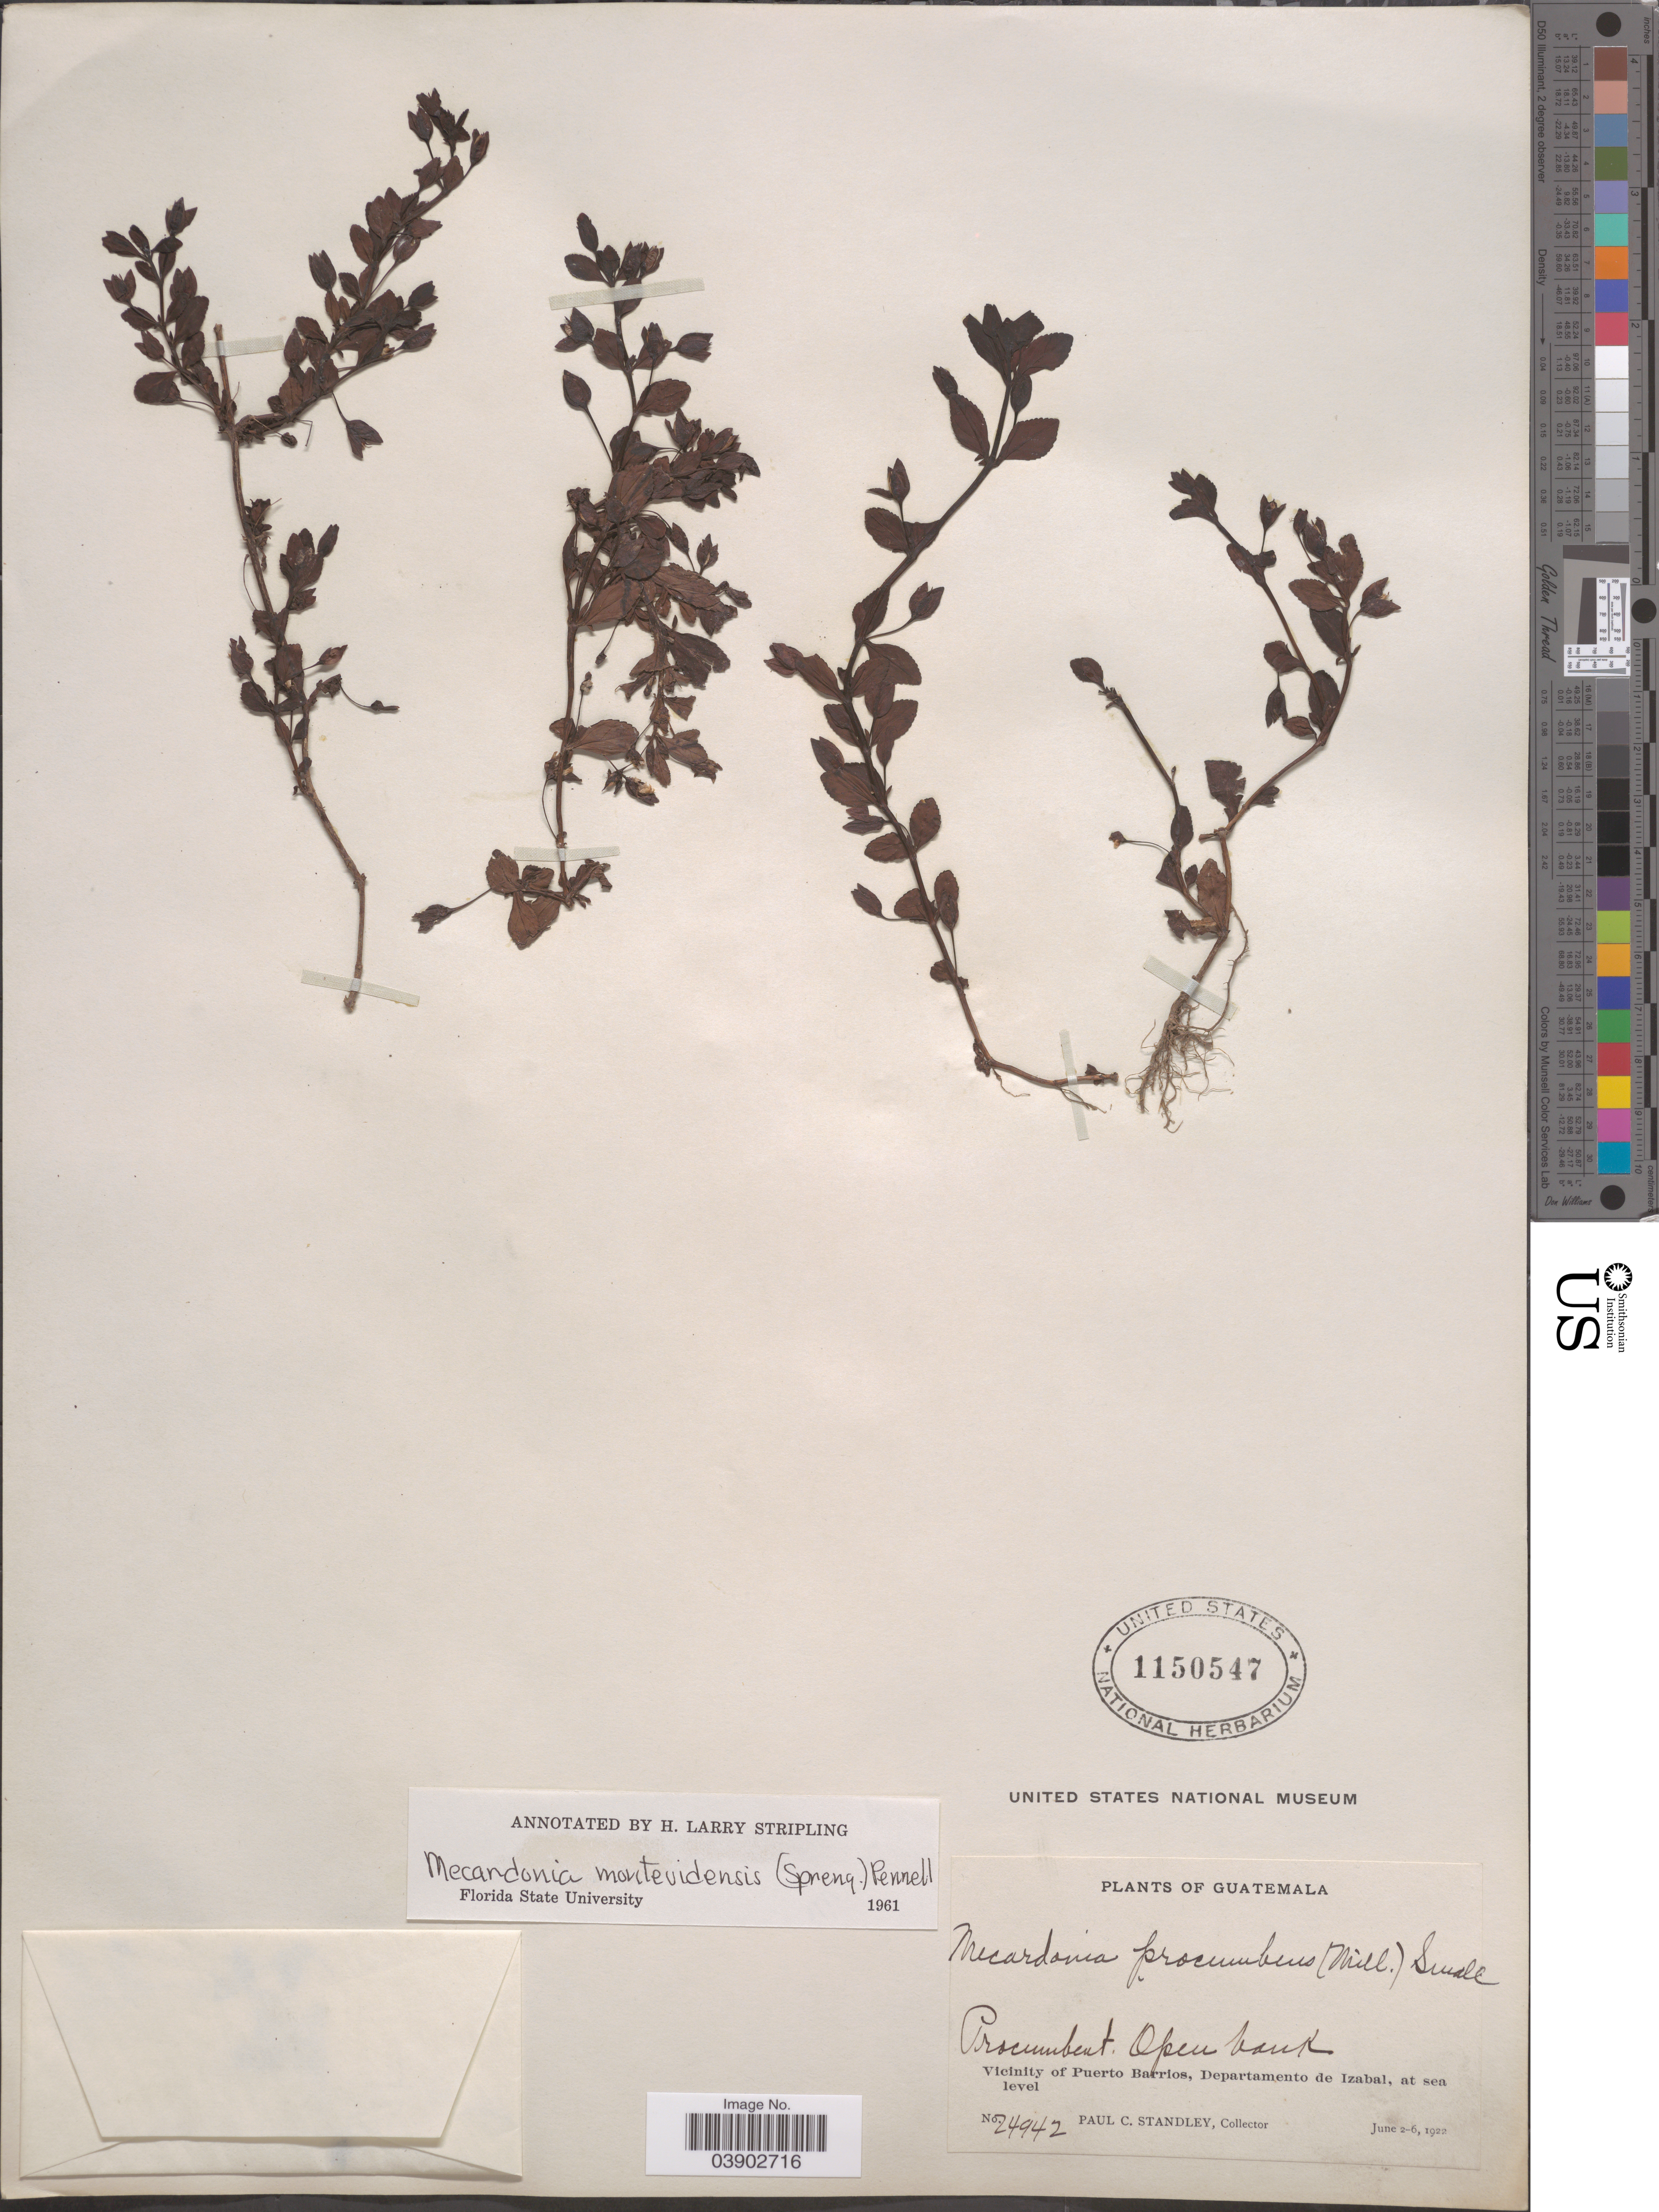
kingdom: Plantae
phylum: Tracheophyta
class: Magnoliopsida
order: Lamiales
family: Plantaginaceae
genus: Mecardonia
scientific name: Mecardonia procumbens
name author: (Mill.) Small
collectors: P. C. Standley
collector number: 24942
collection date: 1922-06-02/1922-06-06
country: Guatemala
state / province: Izabal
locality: Vicinity of Puerto Barrios, Departamento de Izabal.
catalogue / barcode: US 1150547